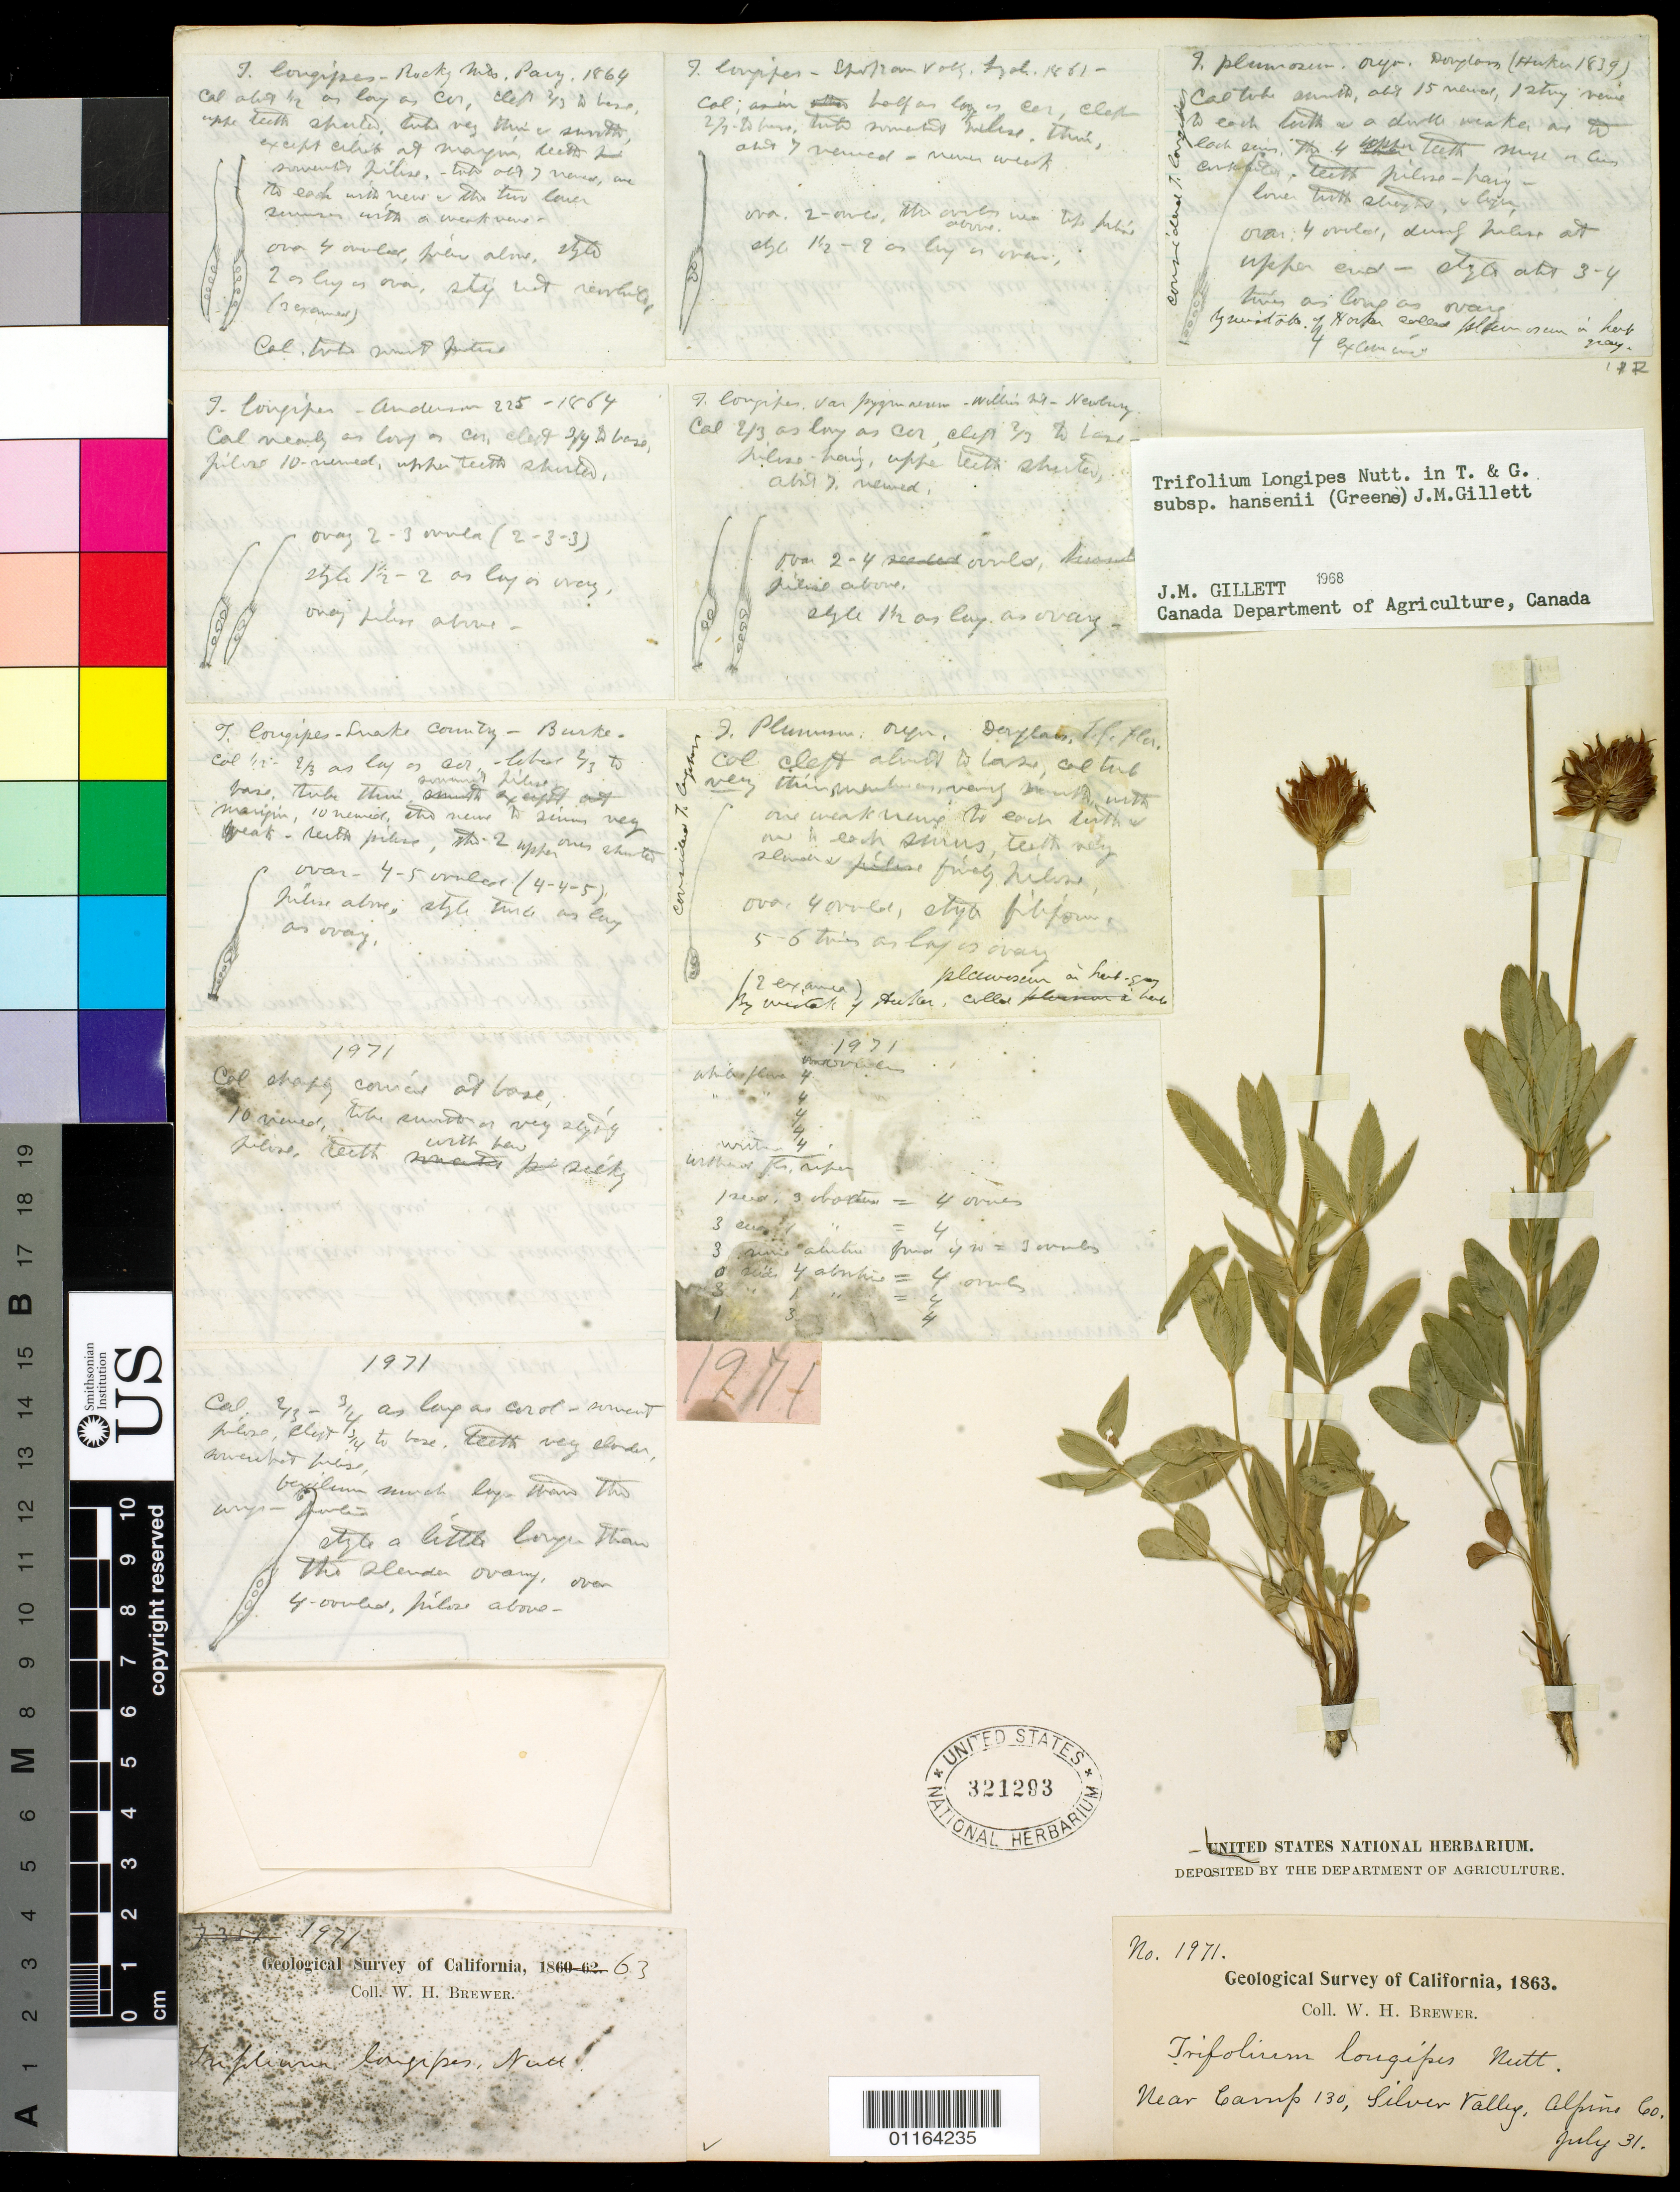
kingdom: Plantae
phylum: Tracheophyta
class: Magnoliopsida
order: Fabales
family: Fabaceae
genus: Trifolium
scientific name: Trifolium longipes subsp. hansenii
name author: (Greene) J.M. Gillett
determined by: Gillett, J. M.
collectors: W. H. Brewer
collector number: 1971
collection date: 1863-07-31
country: United States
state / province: California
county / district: Alpine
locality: Near camp 130, Silver Valley.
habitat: In wet meadow.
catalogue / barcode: US 321293